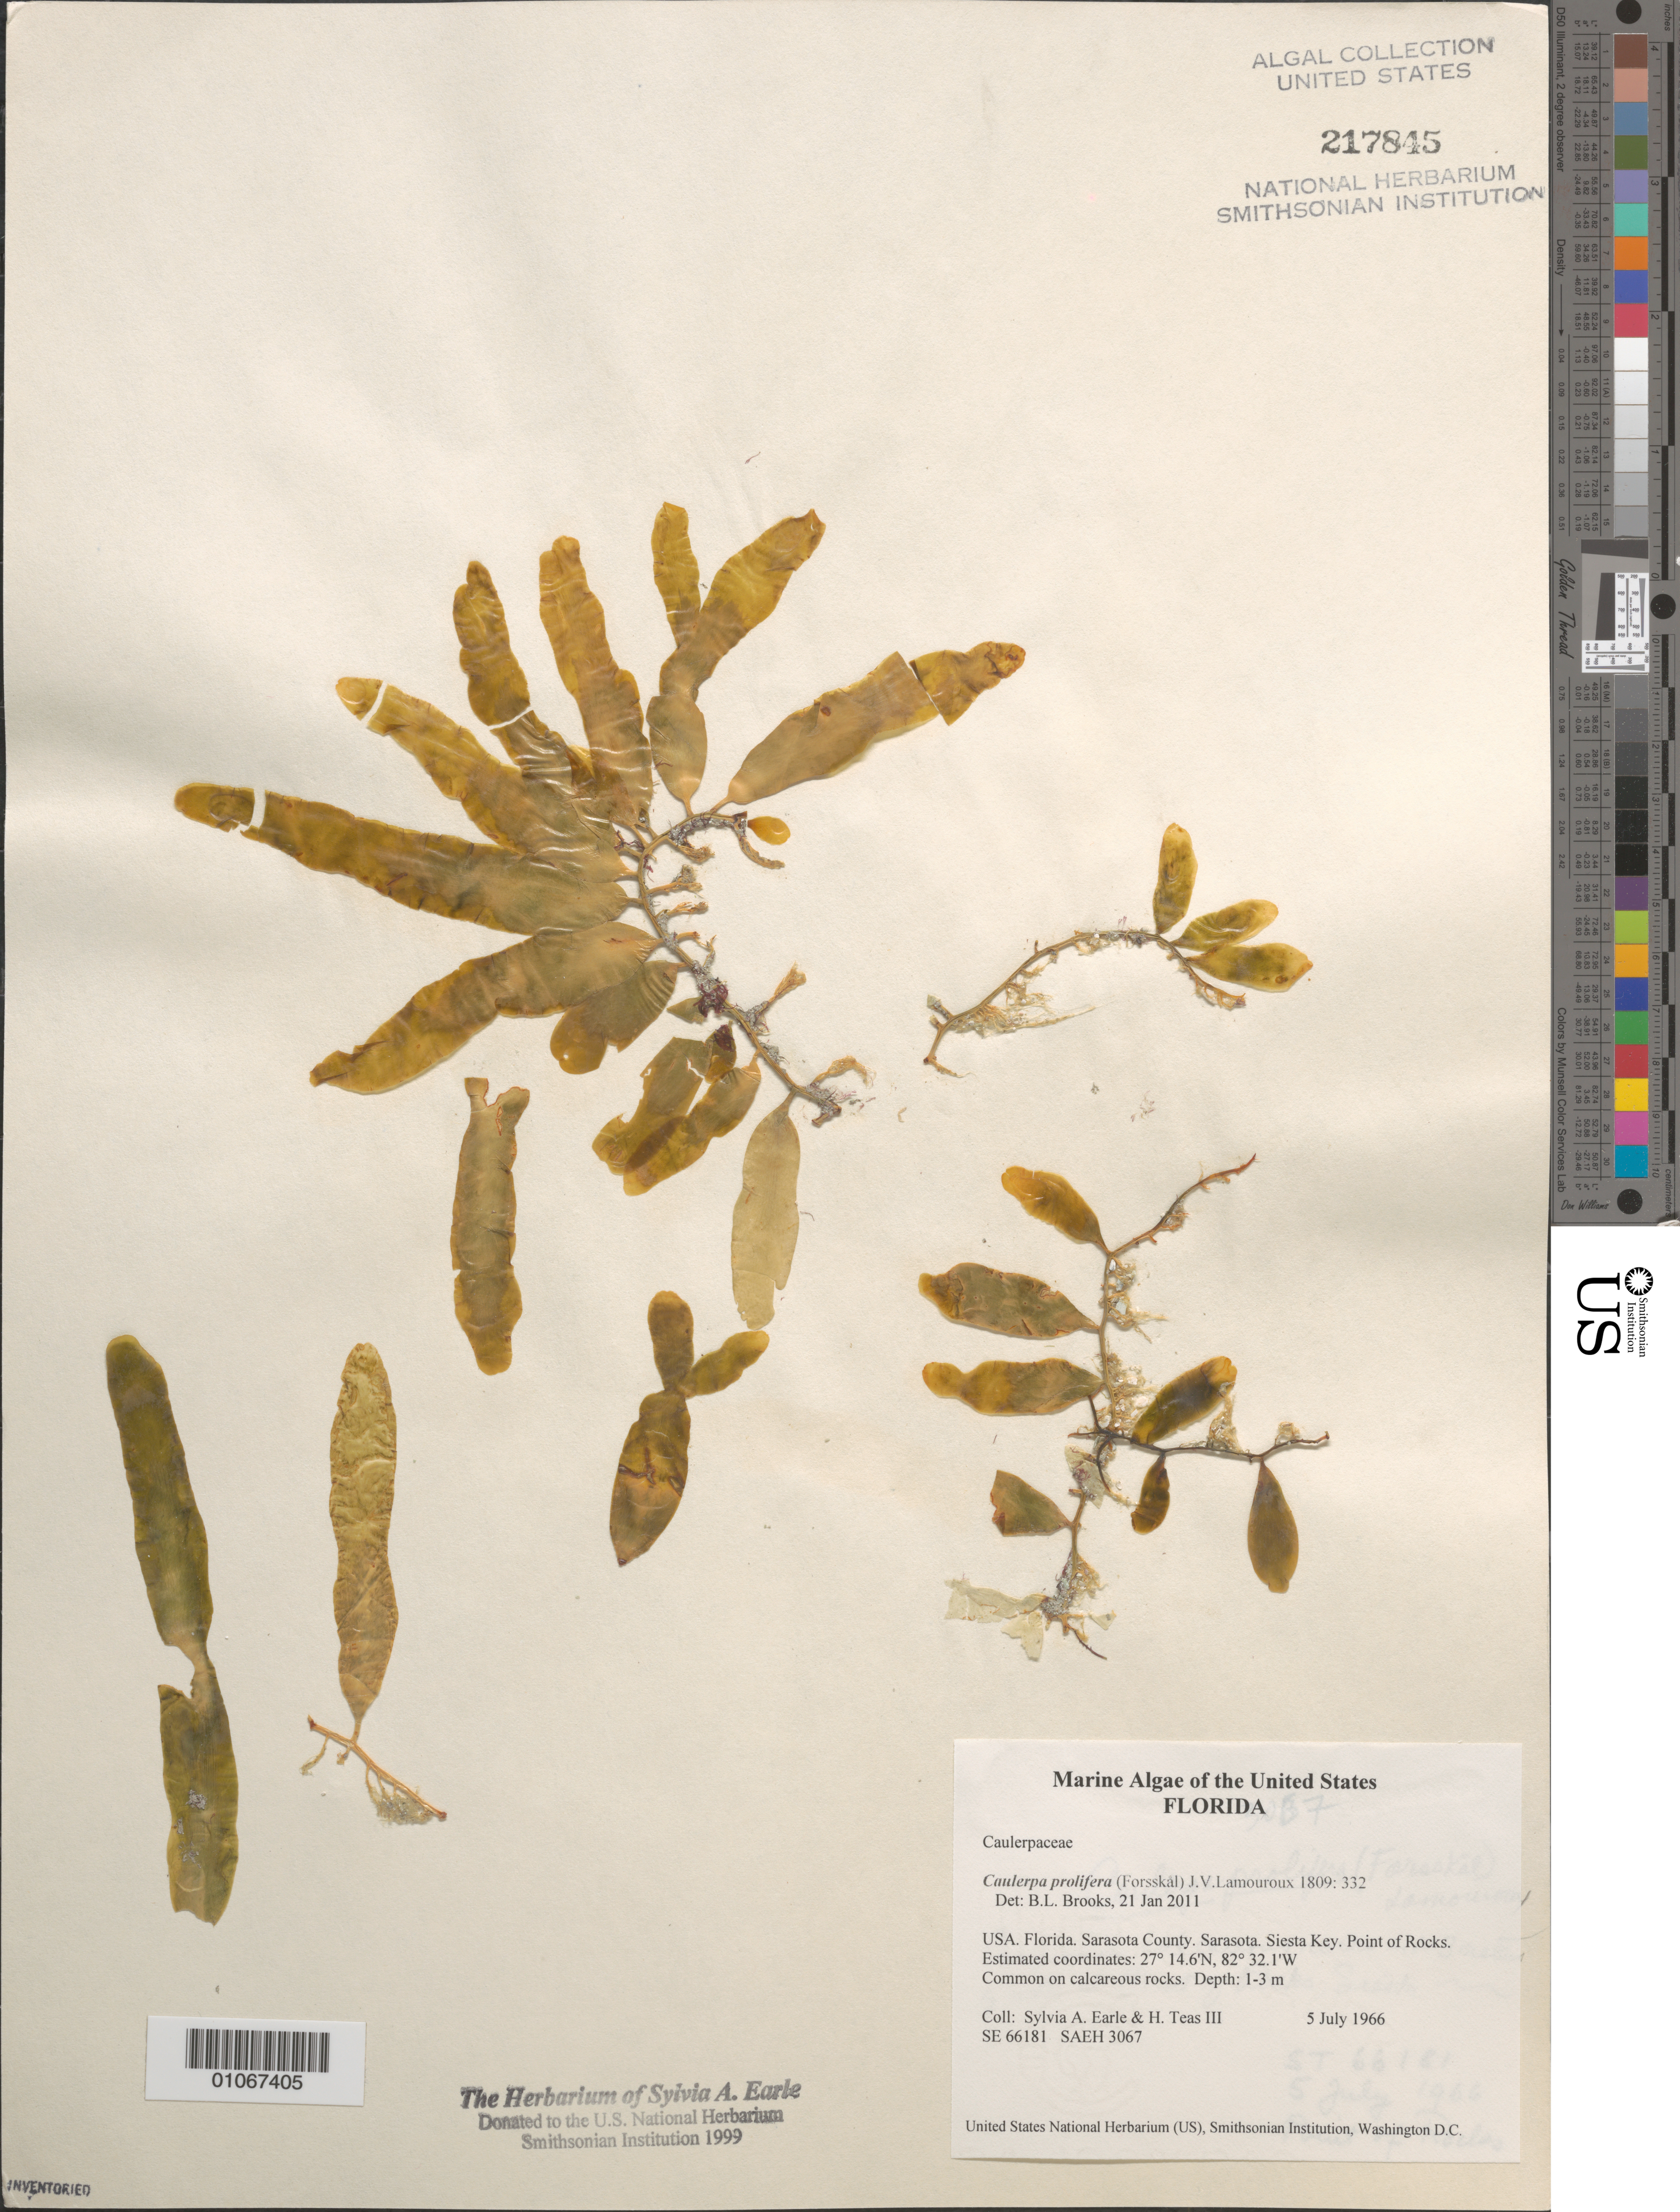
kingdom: Plantae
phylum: Chlorophyta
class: Ulvophyceae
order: Bryopsidales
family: Caulerpaceae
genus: Caulerpa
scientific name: Caulerpa prolifera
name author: (Forssk.) J.V.Lamouroux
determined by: Brooks, B. L., (BOT), Smithsonian Institution - National Museum of Natural History (UNITED STATES)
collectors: S. A. Earle & H. Teas III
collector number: SE 66181 & SAEH 3067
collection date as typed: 05 Jul 1966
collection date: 1966-07-05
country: United States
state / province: Florida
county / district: Sarasota County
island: Siesta Key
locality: Point of Rocks, Sarasota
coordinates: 27 14.6'N, 82 32.1'W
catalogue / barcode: US 217845